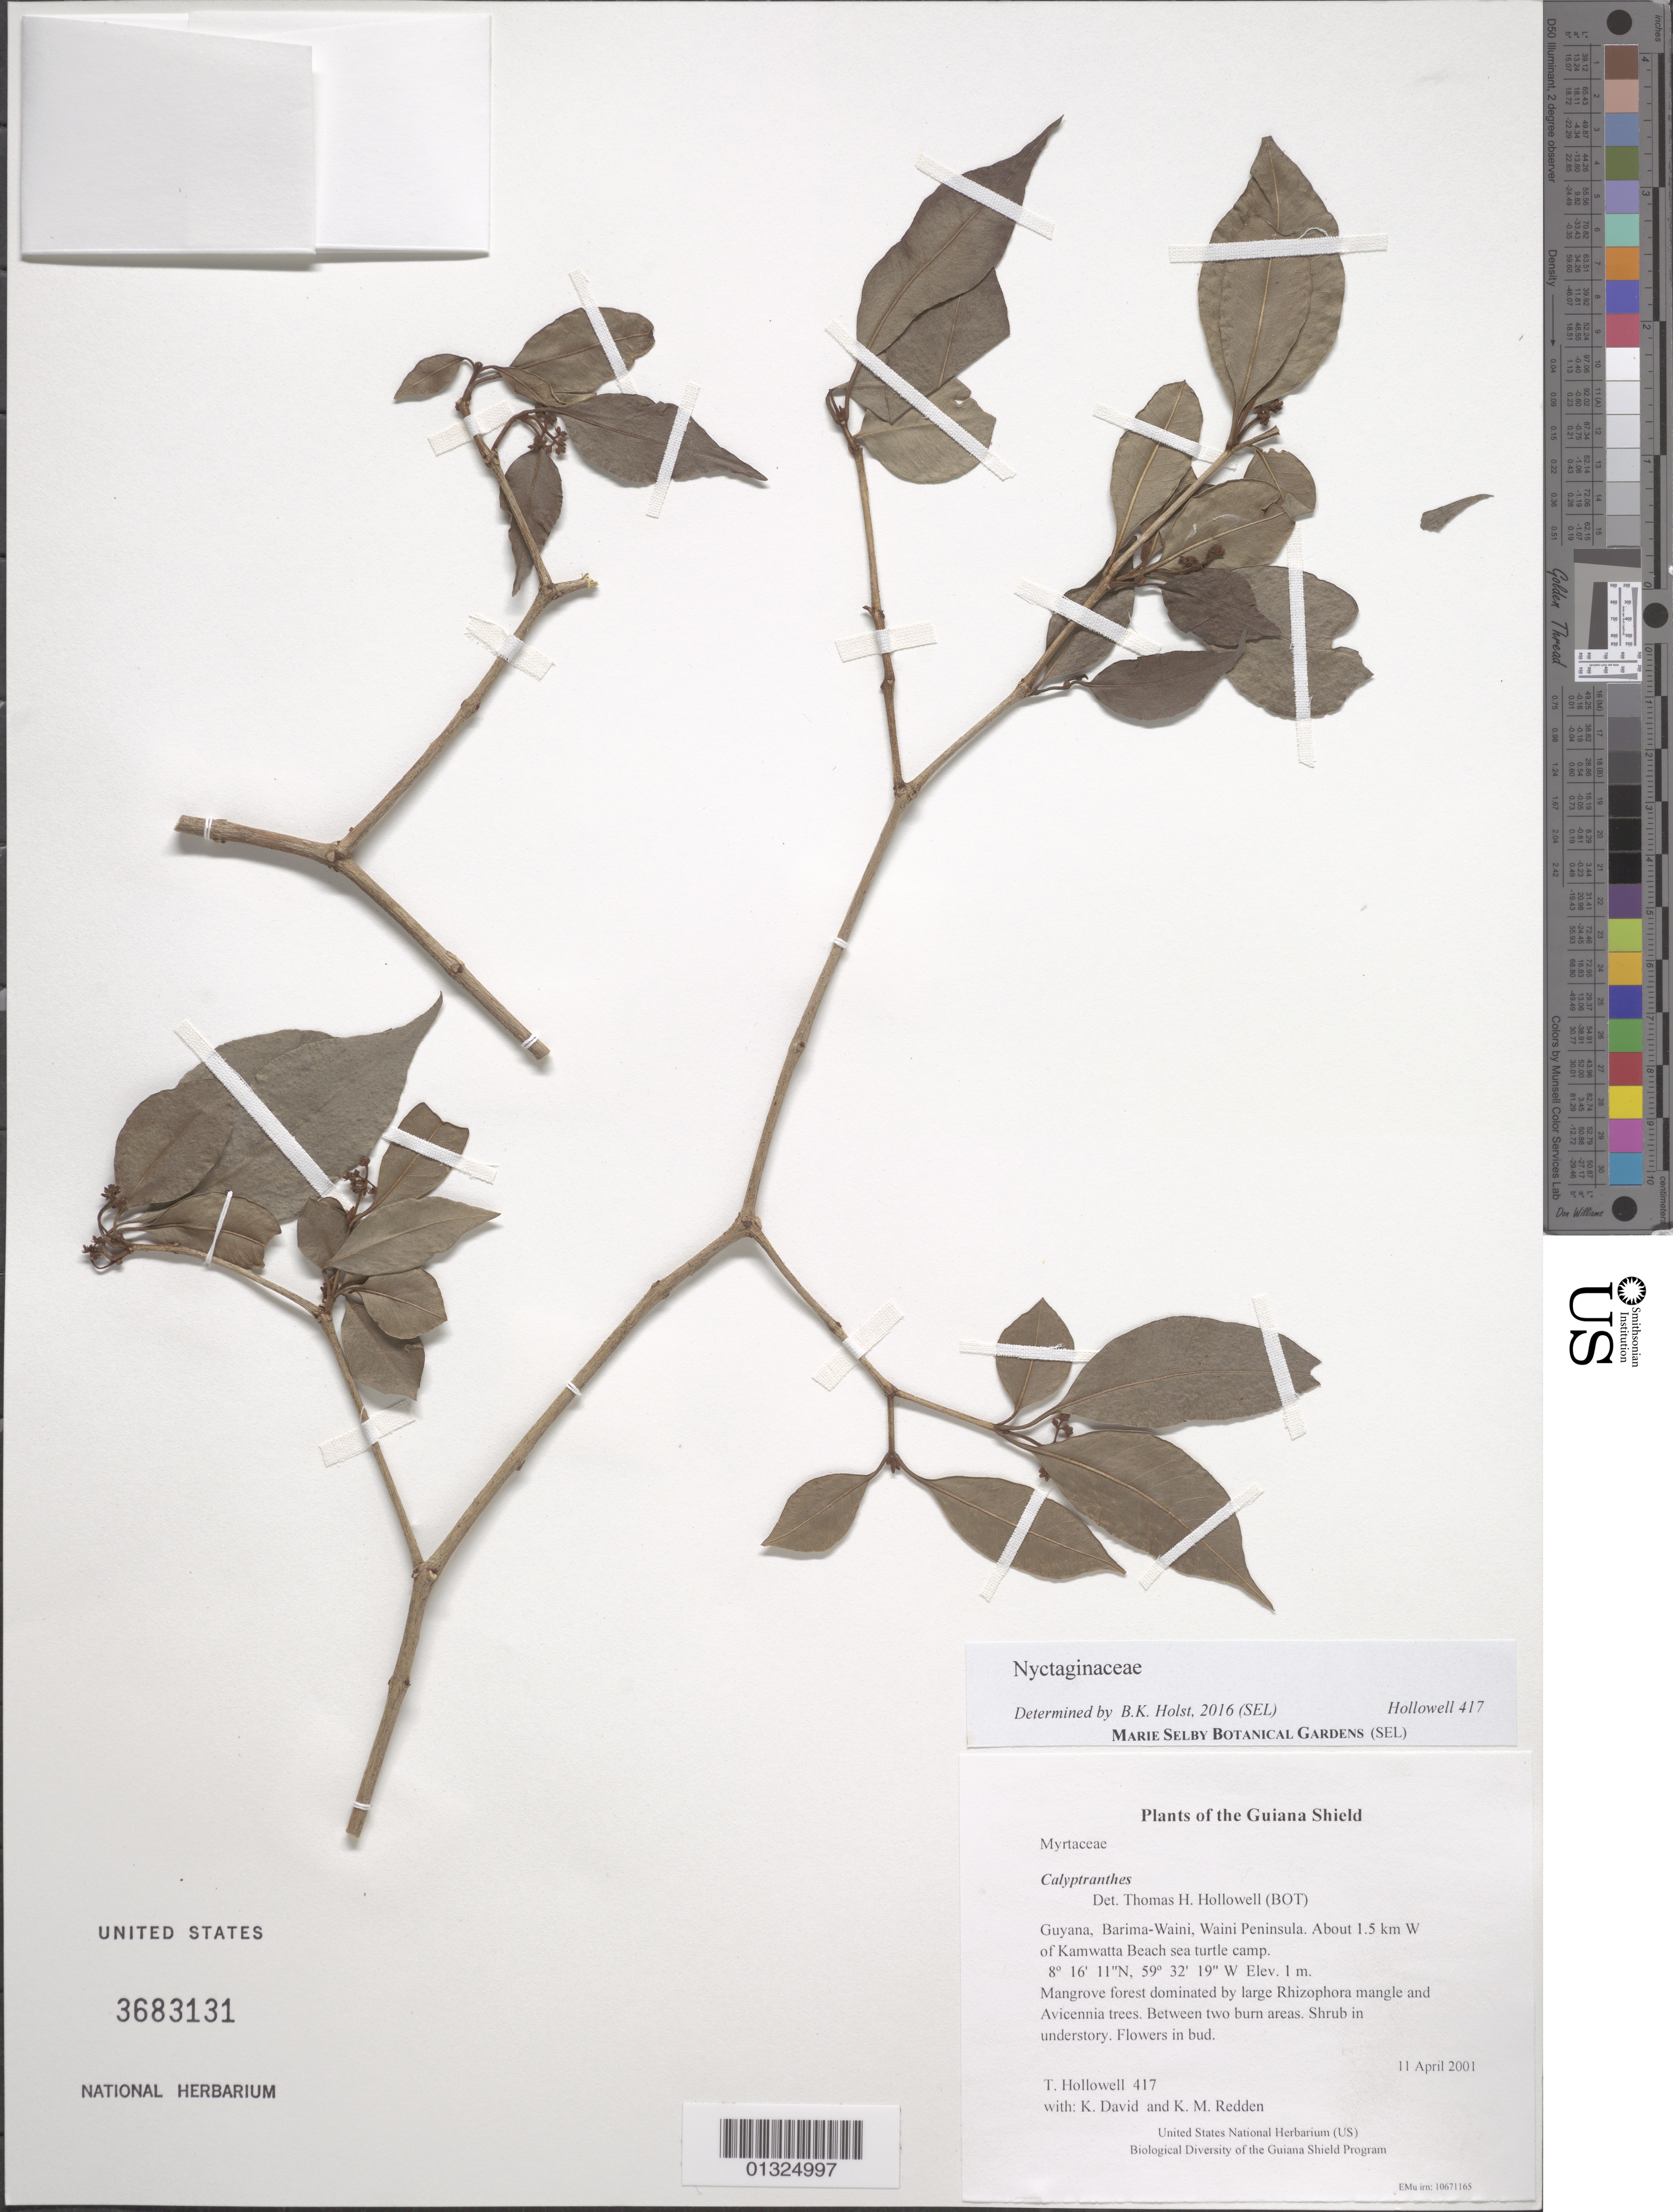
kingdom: Plantae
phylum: Tracheophyta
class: Magnoliopsida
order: Caryophyllales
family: Nyctaginaceae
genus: Neea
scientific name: Neea spruceana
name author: Heimerl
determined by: Kelloff, Carol L., (US), Smithsonian Institution - National Museum of Natural History (UNITED STATES)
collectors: T. Hollowell, K. David & K. M. Redden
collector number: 417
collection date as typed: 11 April 2001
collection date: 2001-04-11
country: Guyana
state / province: Barima-Waini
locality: Waini Peninsula. About 1.5 km W of Kamwatta Beach sea turtle camp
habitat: Mangrove forest dominated by large Rhizophora mangle and Avicennia trees. Between two burn areas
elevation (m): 1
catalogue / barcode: US 3683131